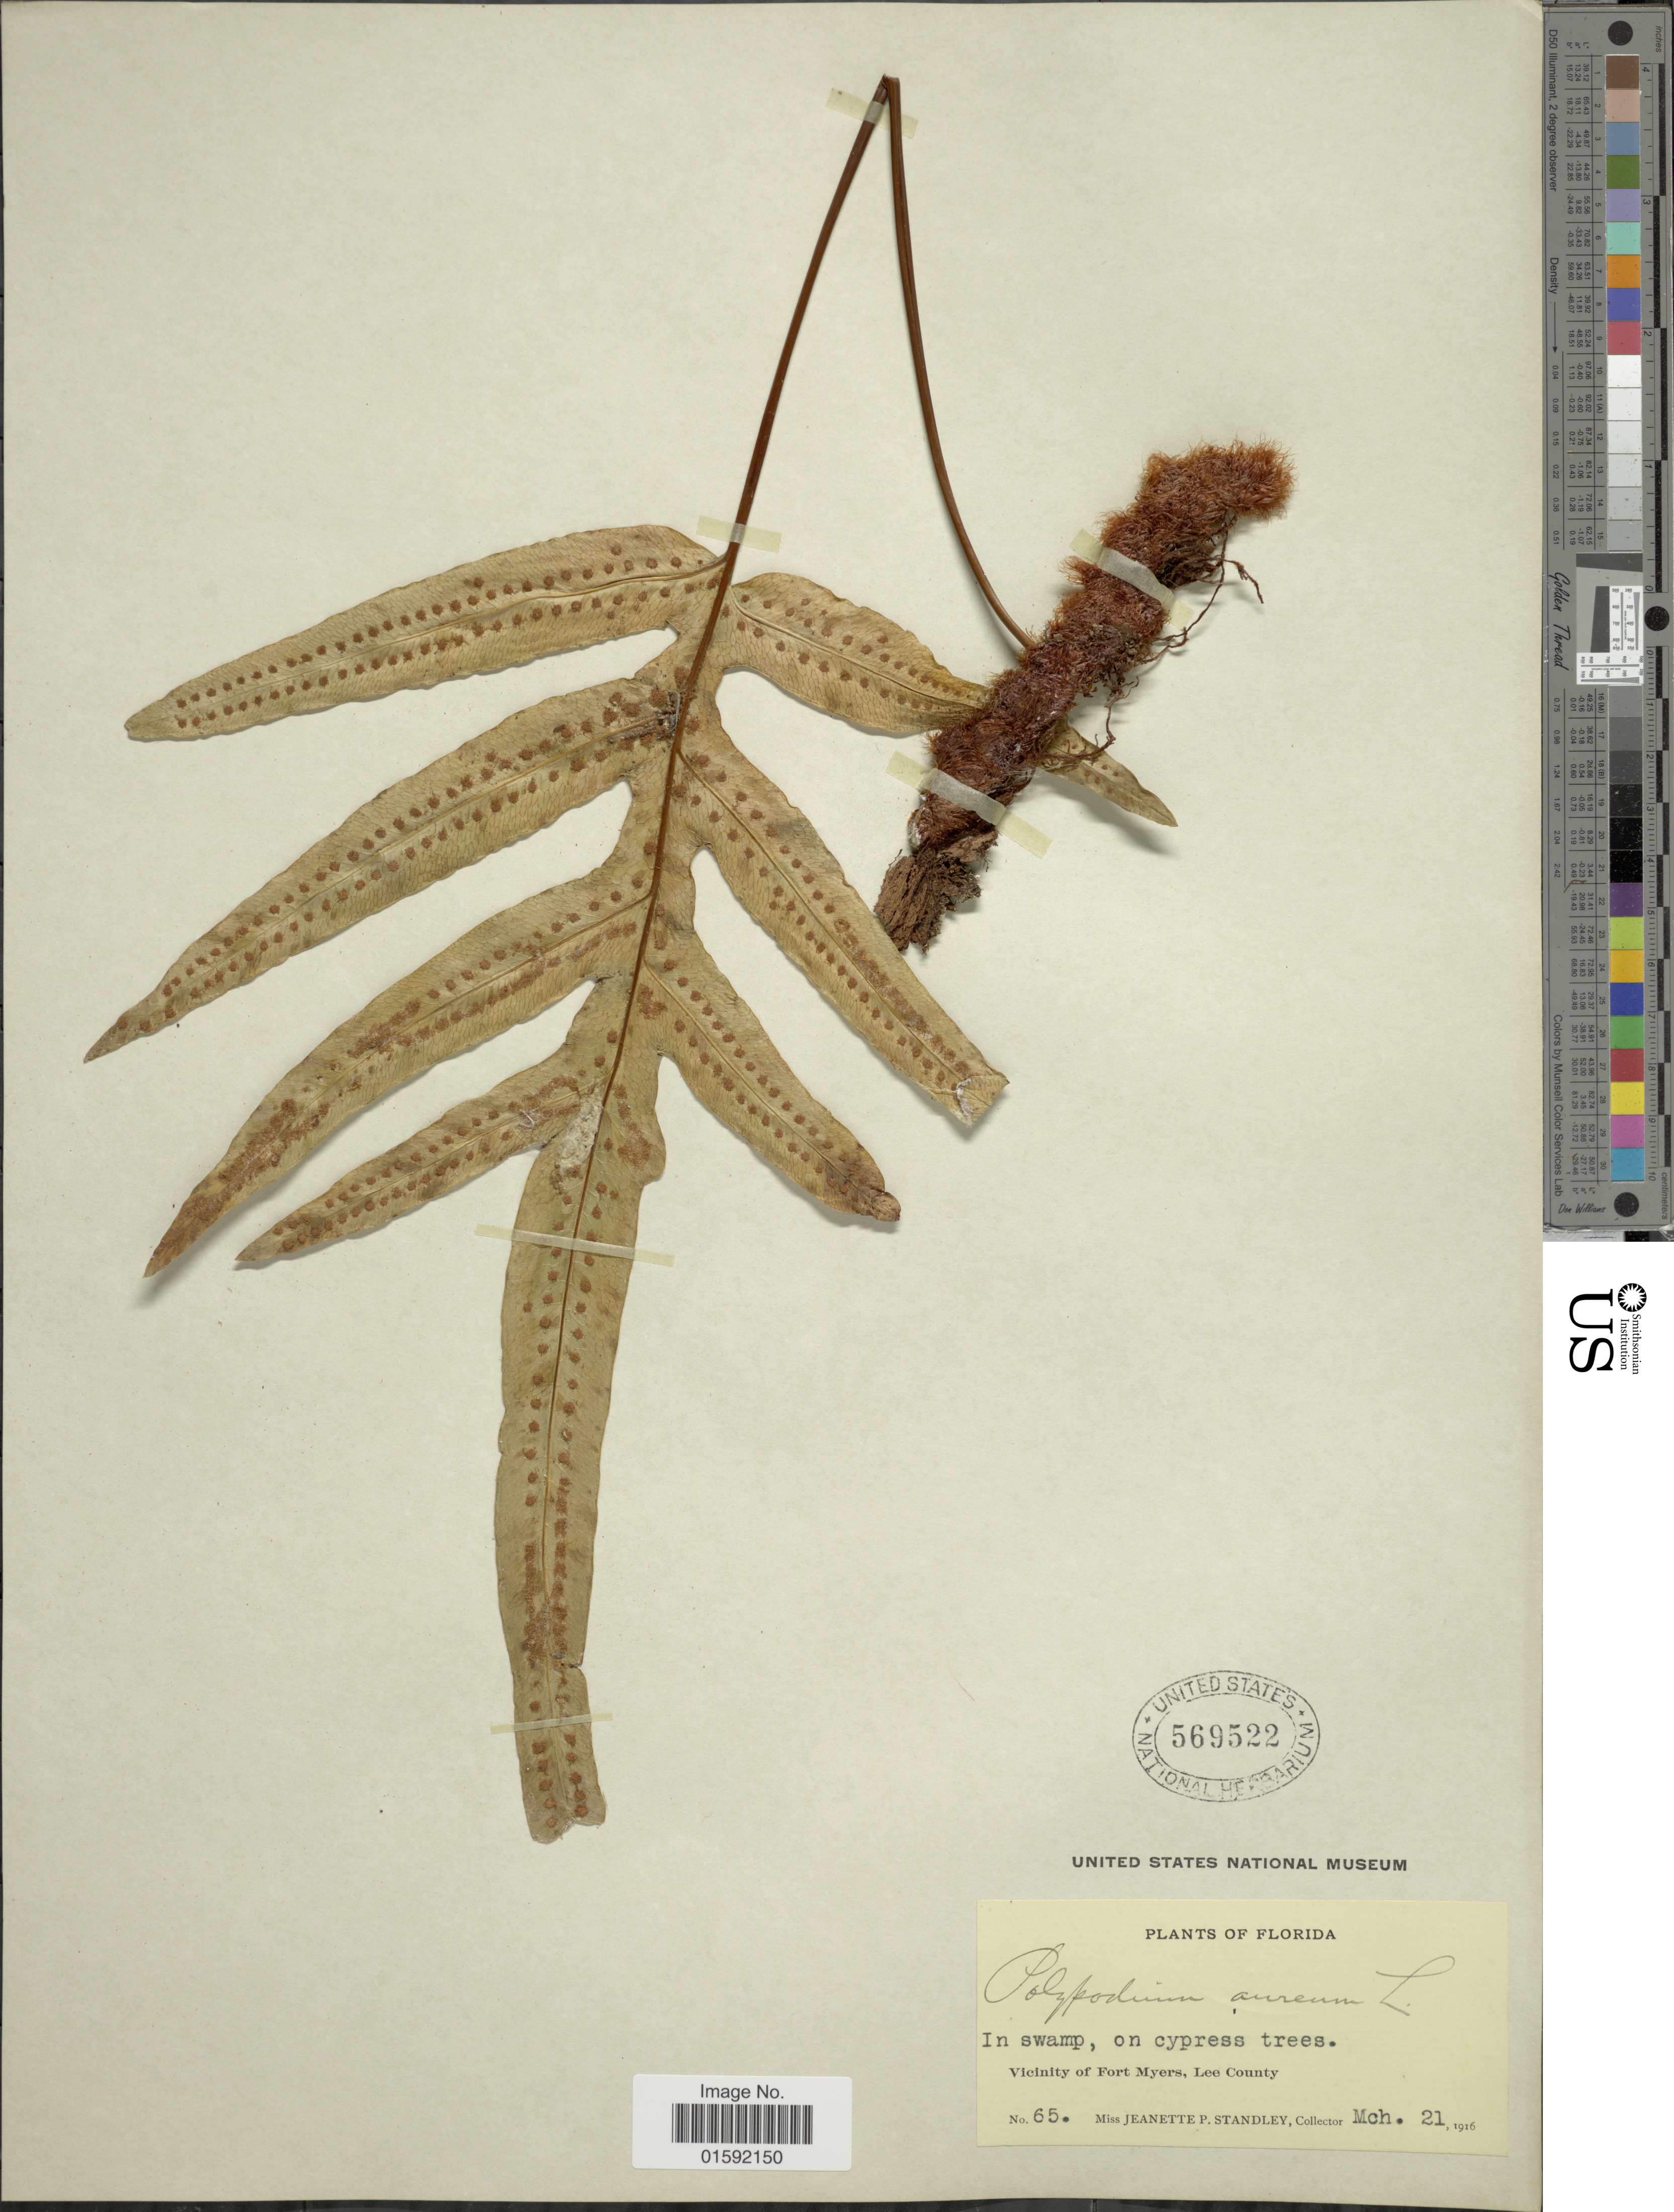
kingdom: Plantae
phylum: Tracheophyta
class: Polypodiopsida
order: Polypodiales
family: Polypodiaceae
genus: Phlebodium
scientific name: Phlebodium areolatum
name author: (Humb. & Bonap. ex Willd.) J. Sm.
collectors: J. P. Standley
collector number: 65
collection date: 1916-03-21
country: United States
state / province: Florida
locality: Vicinity of Fort Myers, Lee County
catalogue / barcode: US 569522